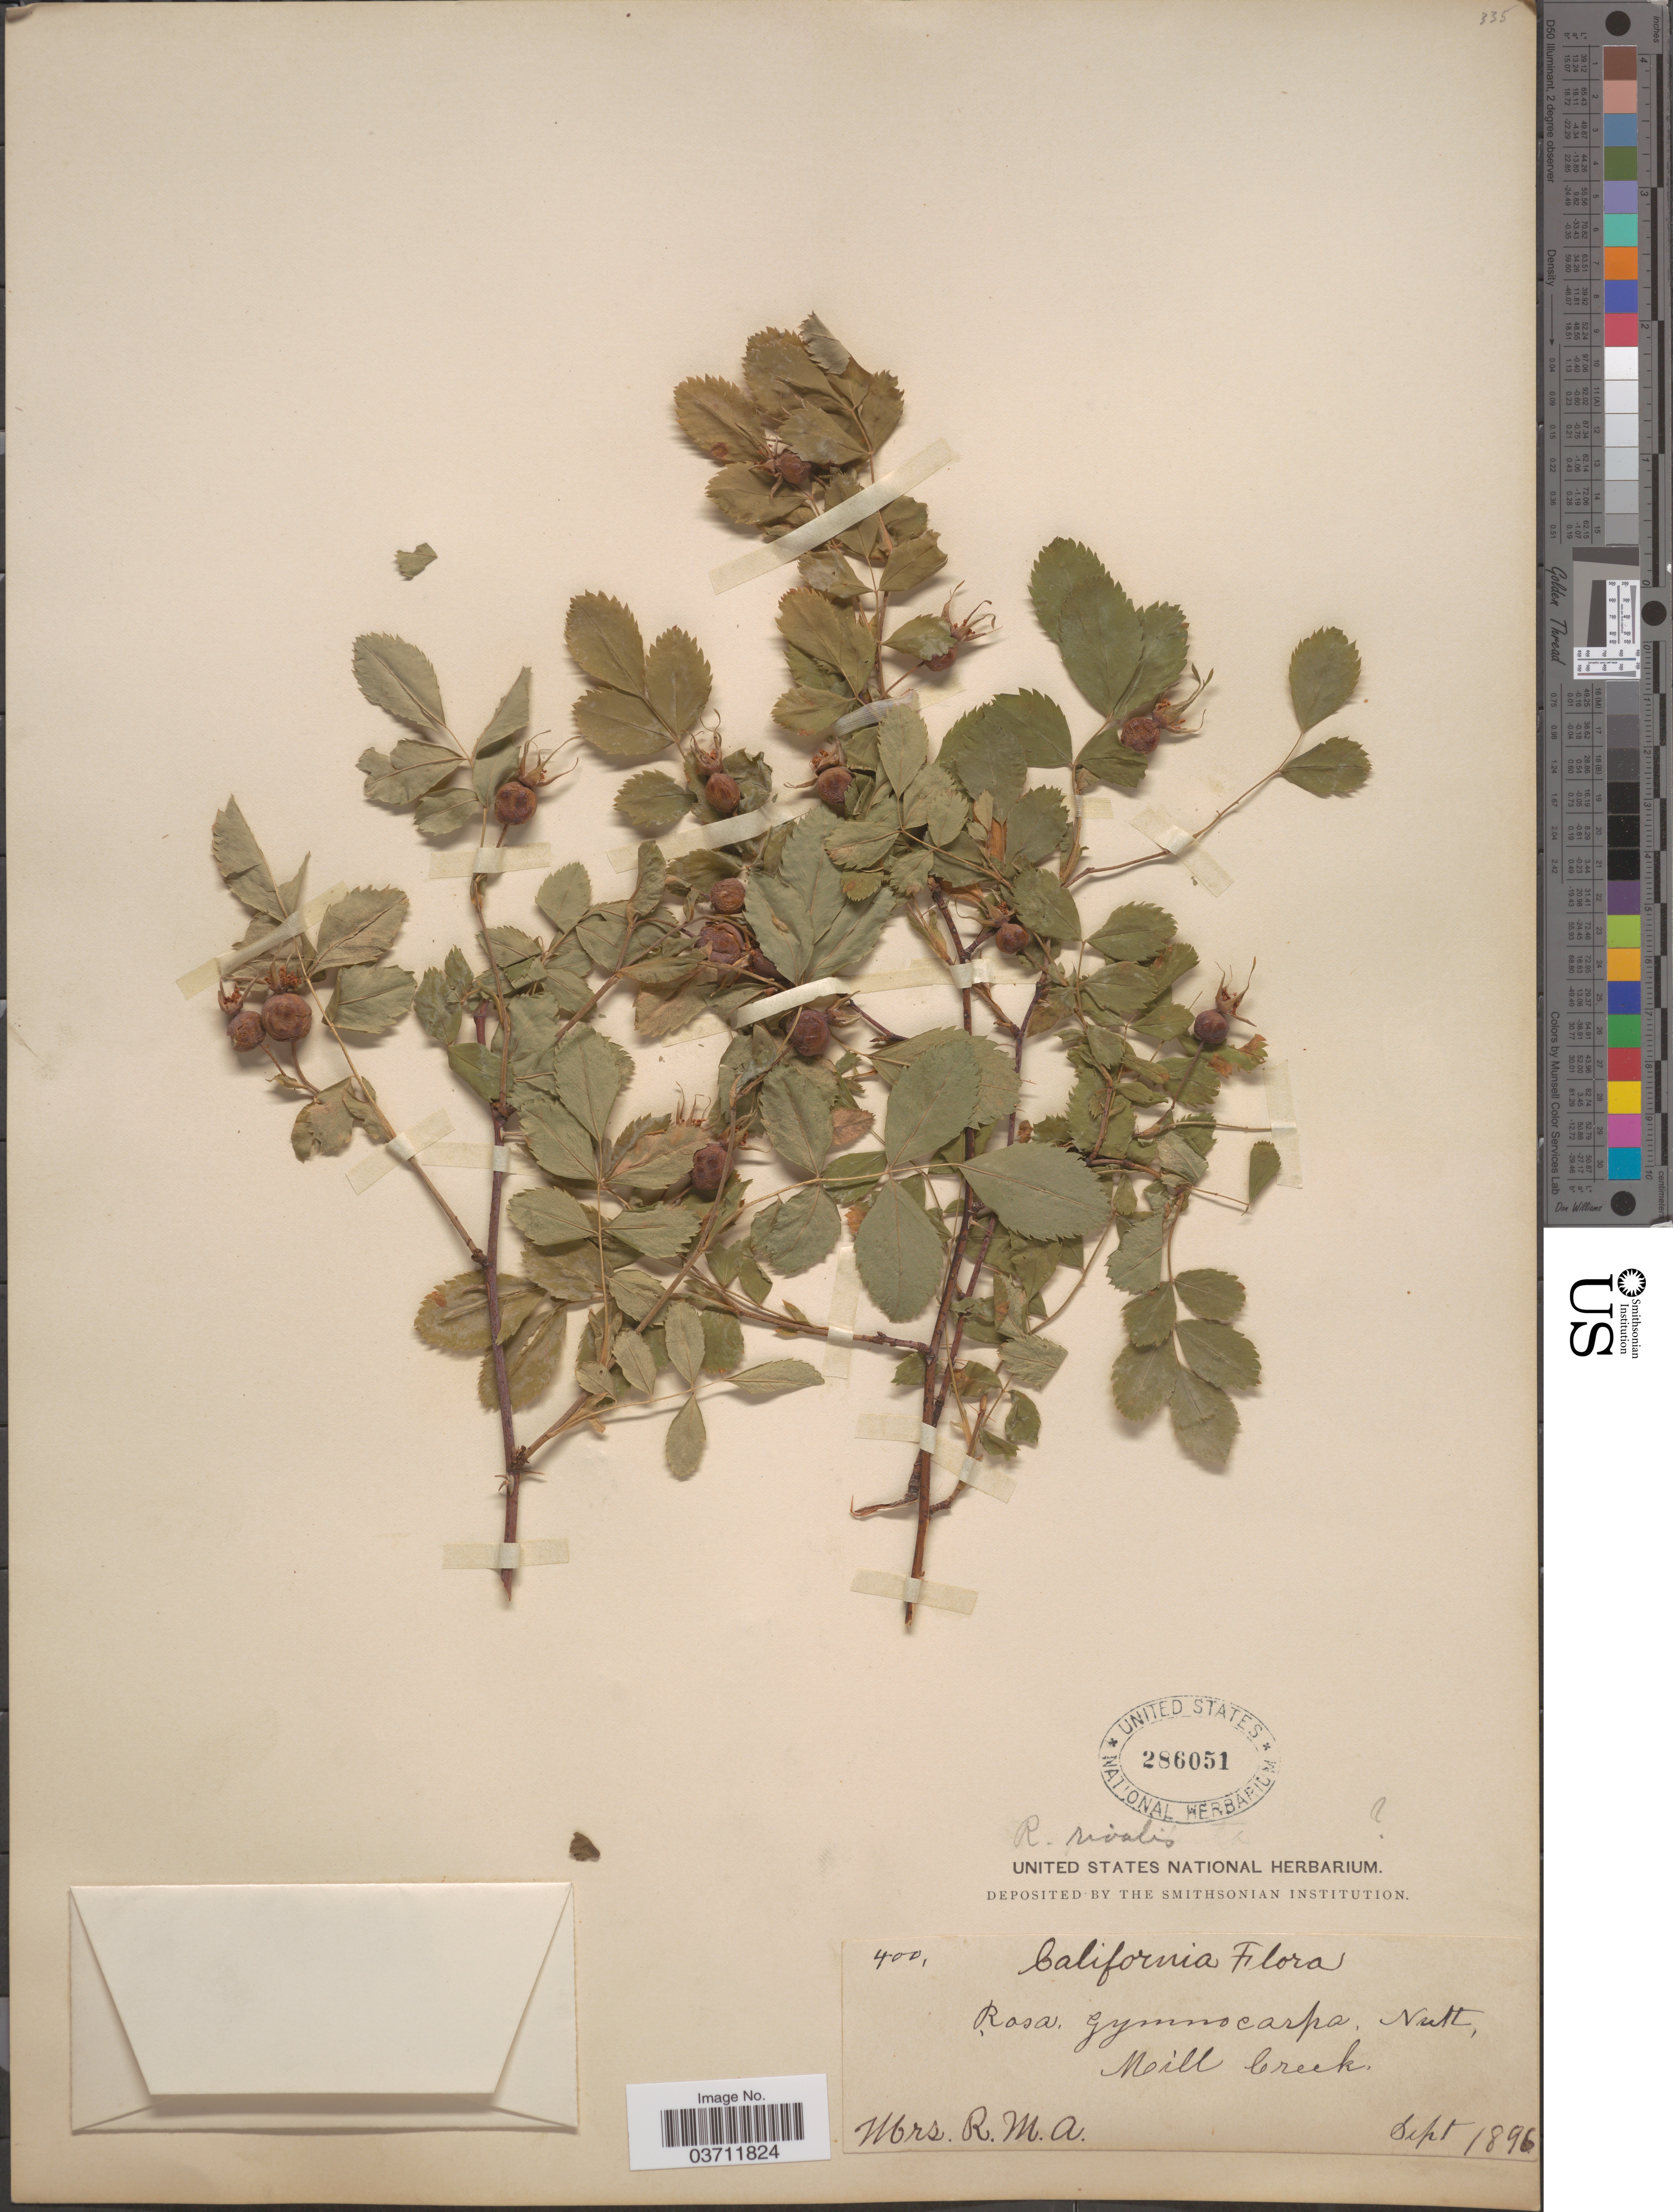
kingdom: Plantae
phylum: Tracheophyta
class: Magnoliopsida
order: Rosales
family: Rosaceae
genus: Rosa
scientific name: Rosa pisocarpa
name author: A. Gray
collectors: Mrs. R. M. A.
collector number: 400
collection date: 1896-09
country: United States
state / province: California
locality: Mill Creek.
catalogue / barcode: US 286051